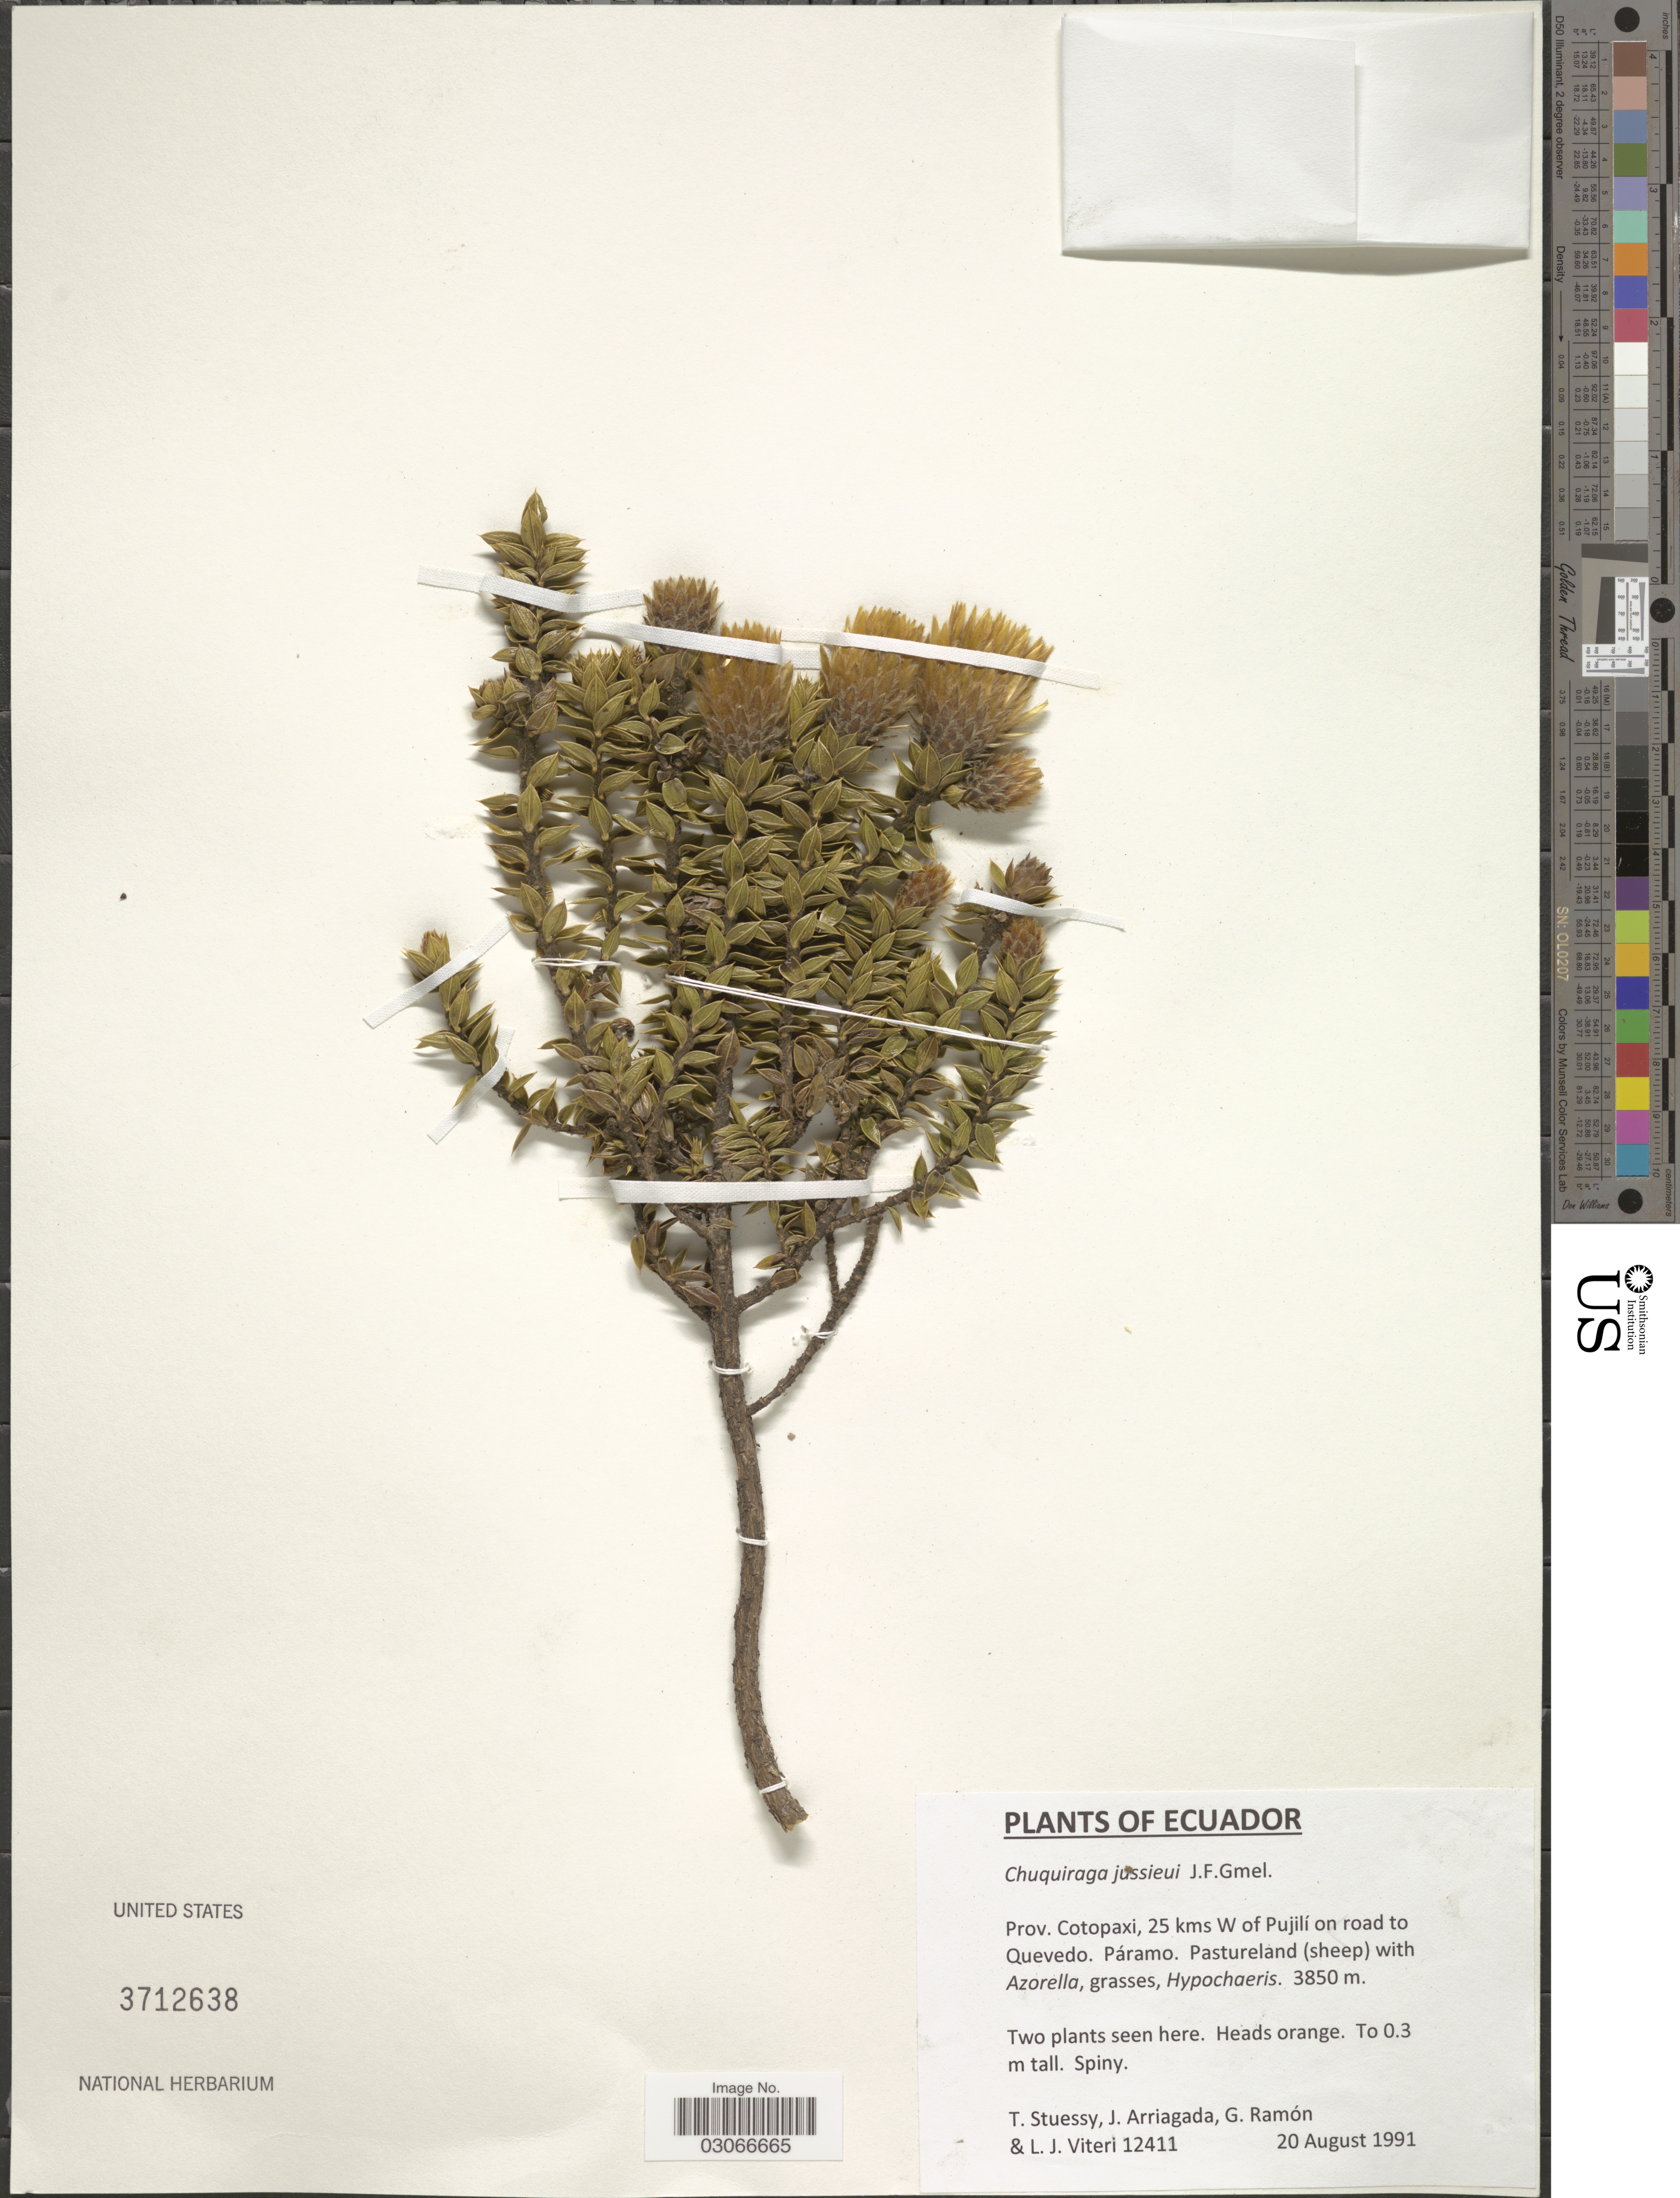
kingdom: Plantae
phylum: Tracheophyta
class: Magnoliopsida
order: Asterales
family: Asteraceae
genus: Chuquiraga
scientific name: Chuquiraga jussieui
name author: J.F. Gmel.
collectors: T. Stuessy, J. Arriagada, G. Ramón & L. Viteri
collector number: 12411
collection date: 1991-08-20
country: Ecuador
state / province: Cotopaxi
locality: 25 kms W of Pujulí on road to Quevedo.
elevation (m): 3850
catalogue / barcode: US 3712638